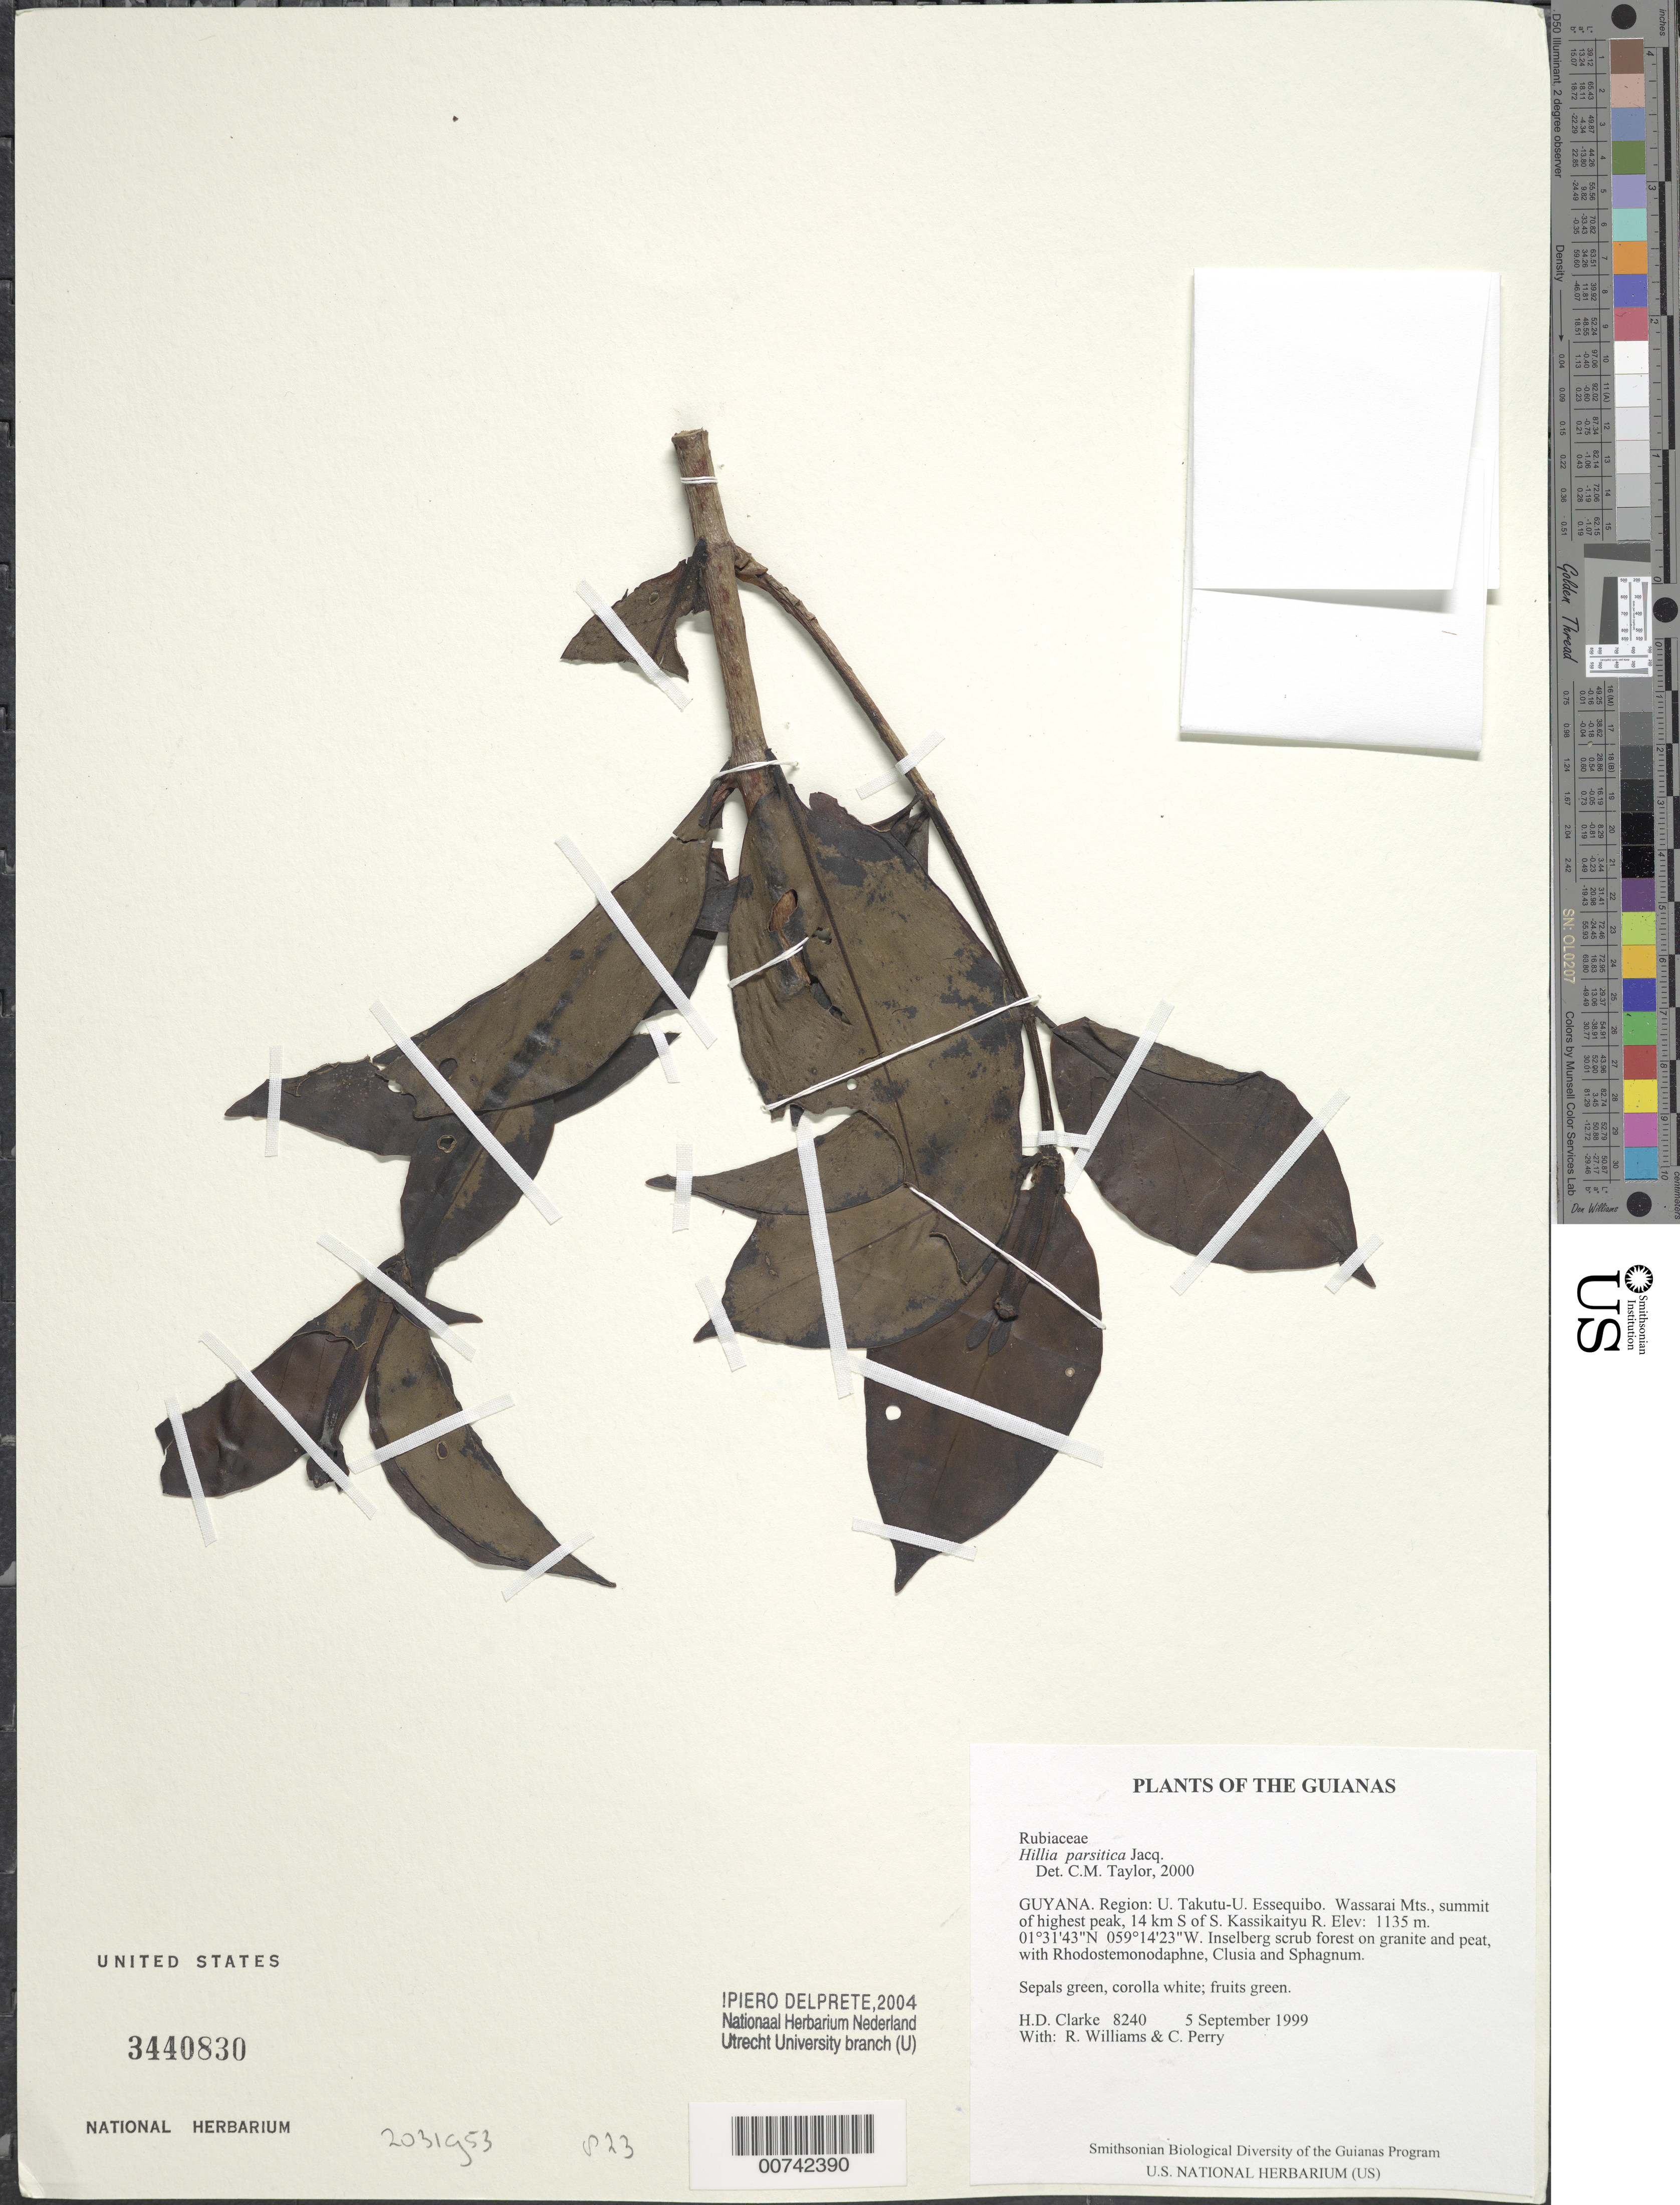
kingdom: Plantae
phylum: Tracheophyta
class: Magnoliopsida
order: Gentianales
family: Rubiaceae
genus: Hillia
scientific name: Hillia parasitica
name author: Jacq.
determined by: Taylor, Charlotte M.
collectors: H. D. Clarke, R. Williams & C. Perry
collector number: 8240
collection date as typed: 5 September 1999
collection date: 1999-09-05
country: Guyana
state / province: U. Takutu-U. Essequibo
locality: Wassarai Mts., summit of highest peak, 14 km S of S. Kassikaityu R.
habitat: Inselberg scrub forest on granite and peat, with Rhodostemonodaphne, Clusia and Sphagnum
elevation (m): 1135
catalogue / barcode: US 3440830